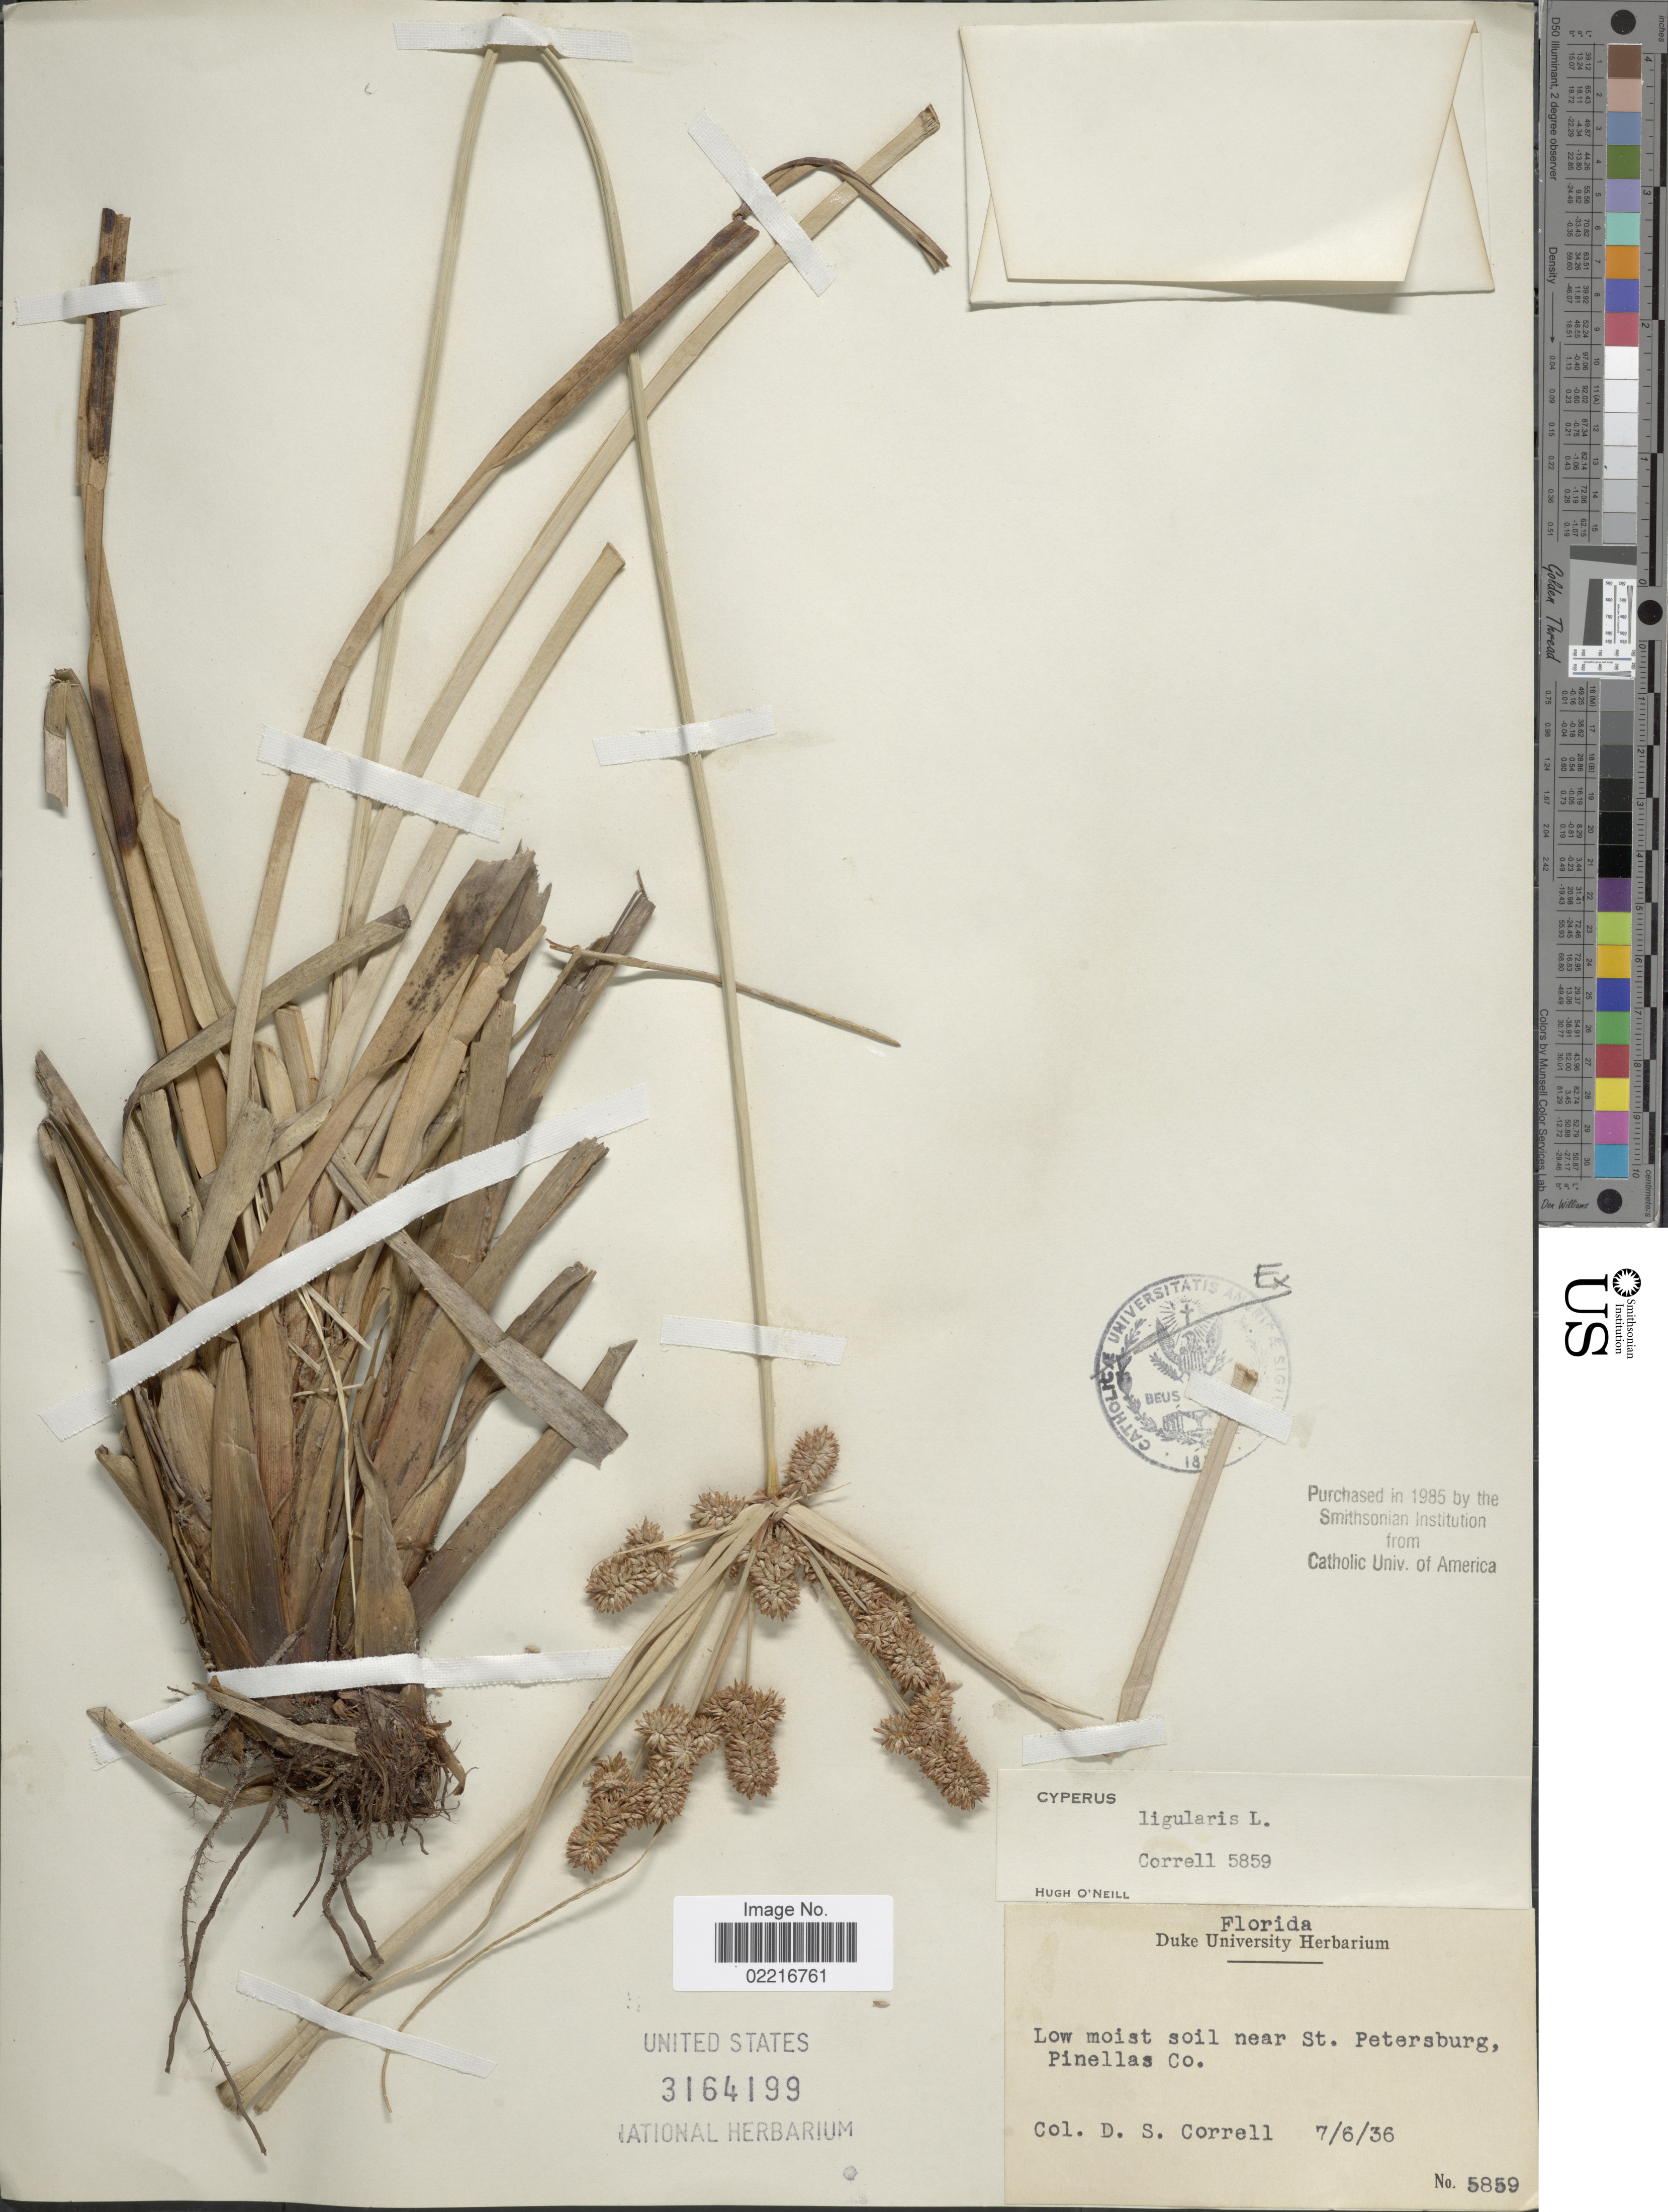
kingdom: Plantae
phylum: Tracheophyta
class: Liliopsida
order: Poales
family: Cyperaceae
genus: Cyperus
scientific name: Cyperus ligularis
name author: L.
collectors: D. S. Correll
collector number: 5859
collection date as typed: Transcribed d/m/y: 6/7/36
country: United States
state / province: Florida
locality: Near St. Petersburg, Pinellas Co.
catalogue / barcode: US 3164199